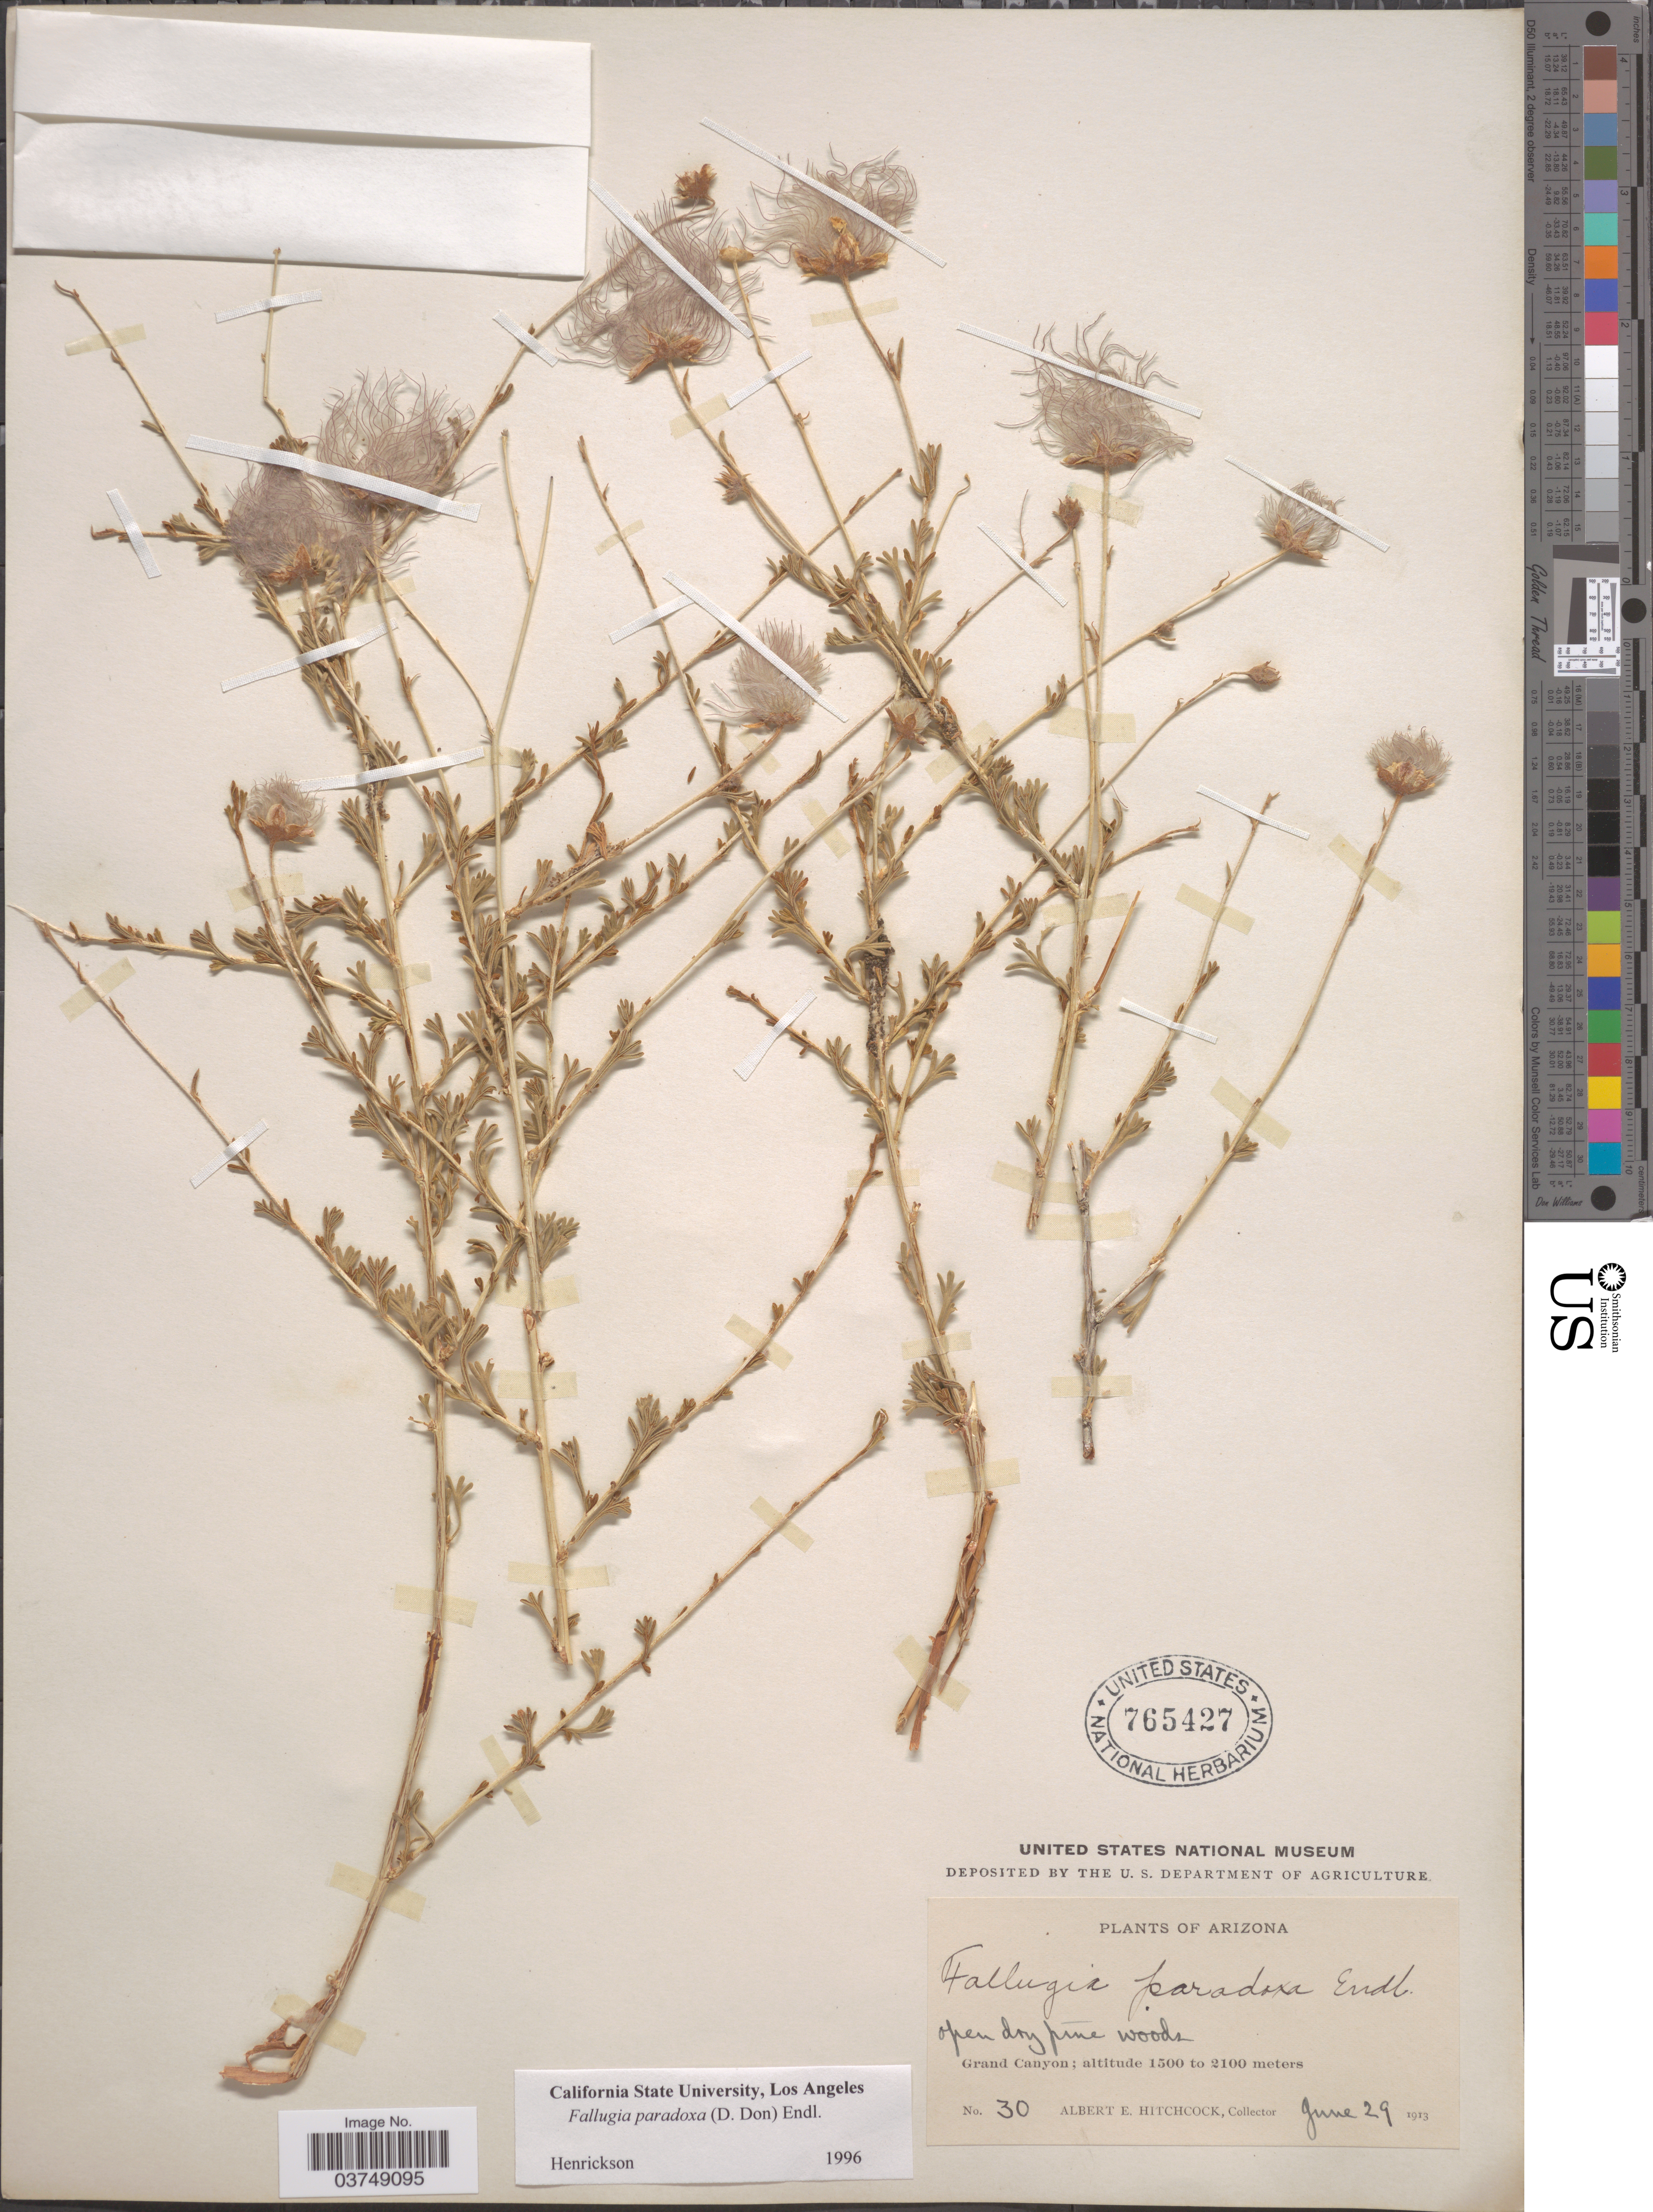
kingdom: Plantae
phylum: Tracheophyta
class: Magnoliopsida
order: Rosales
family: Rosaceae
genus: Fallugia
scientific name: Fallugia paradoxa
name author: (D. Don ex Tilloch & T. Taylor) Endl. ex Torr.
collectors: A. Hitchcock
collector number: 30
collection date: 1913-06-29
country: United States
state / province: Arizona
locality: Grand Canyon.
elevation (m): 1500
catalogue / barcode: US 765427